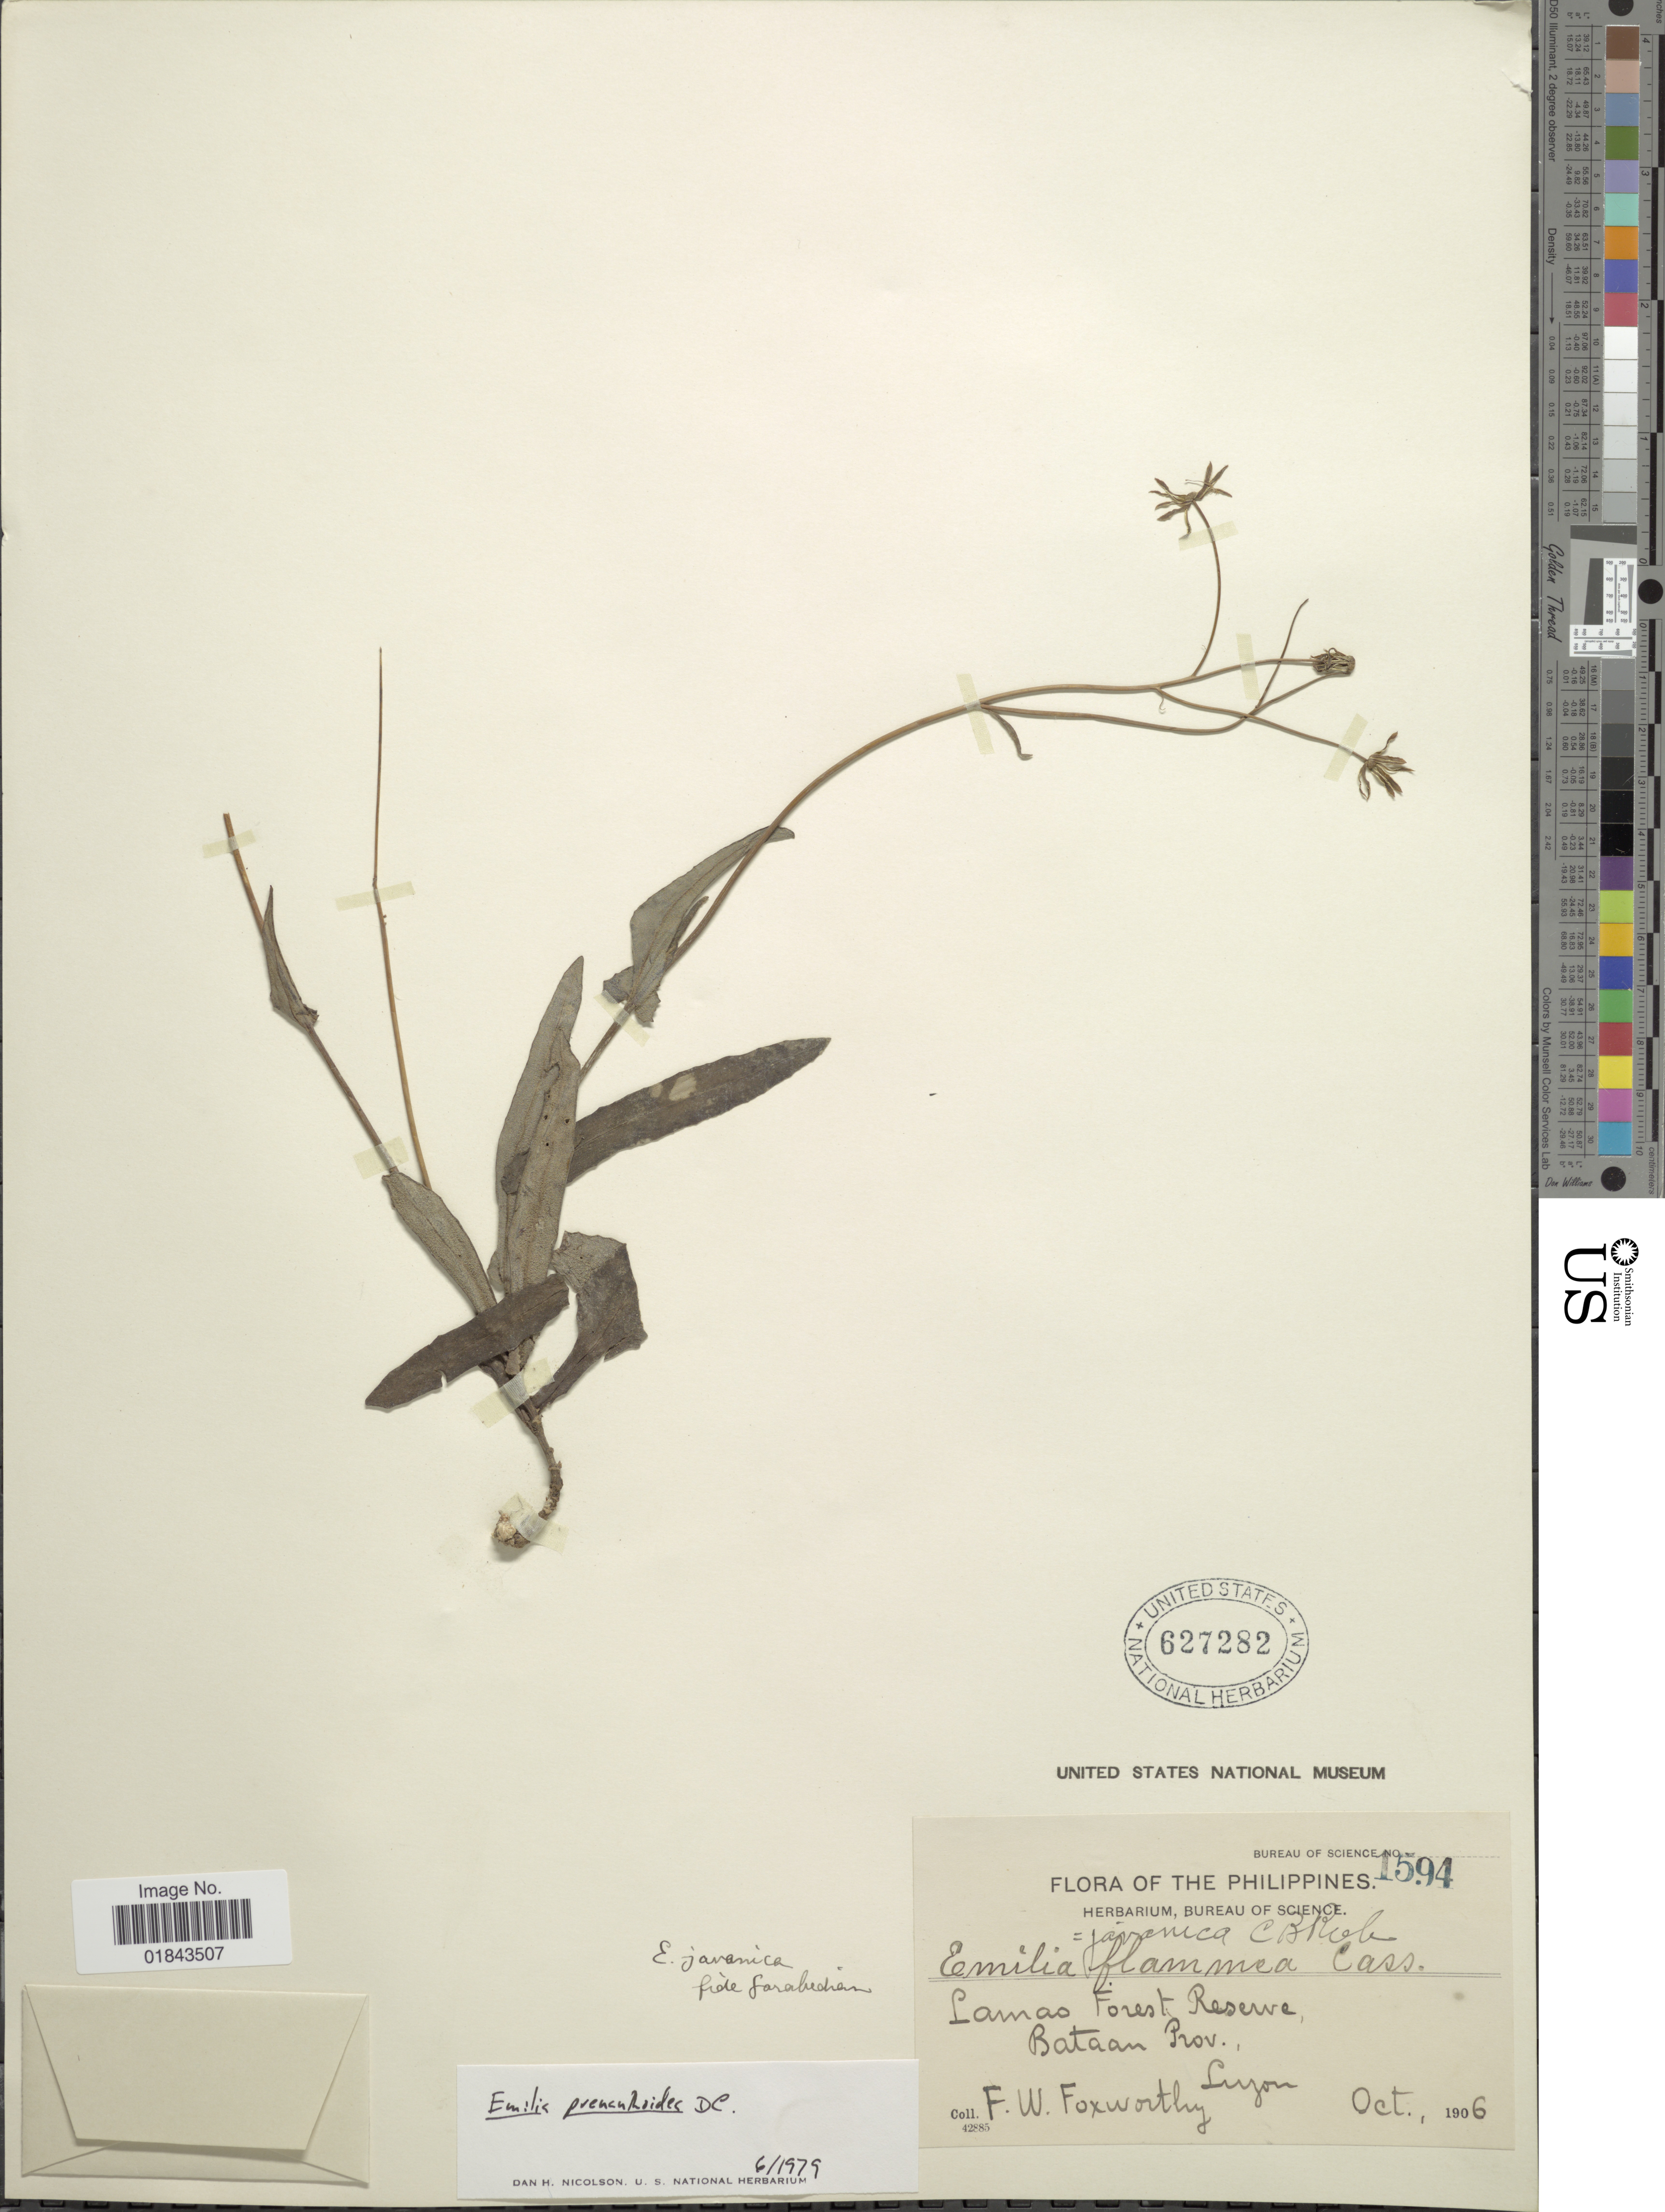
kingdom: Plantae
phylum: Tracheophyta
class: Magnoliopsida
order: Asterales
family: Asteraceae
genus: Emilia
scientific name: Emilia prenanthoidea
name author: DC.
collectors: F. W. Foxworthy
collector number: Bureau of Sience 1594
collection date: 1906-10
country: Philippines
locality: Lamas Forest Reserve, Bataan Prov., Luzon.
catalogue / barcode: US 627282